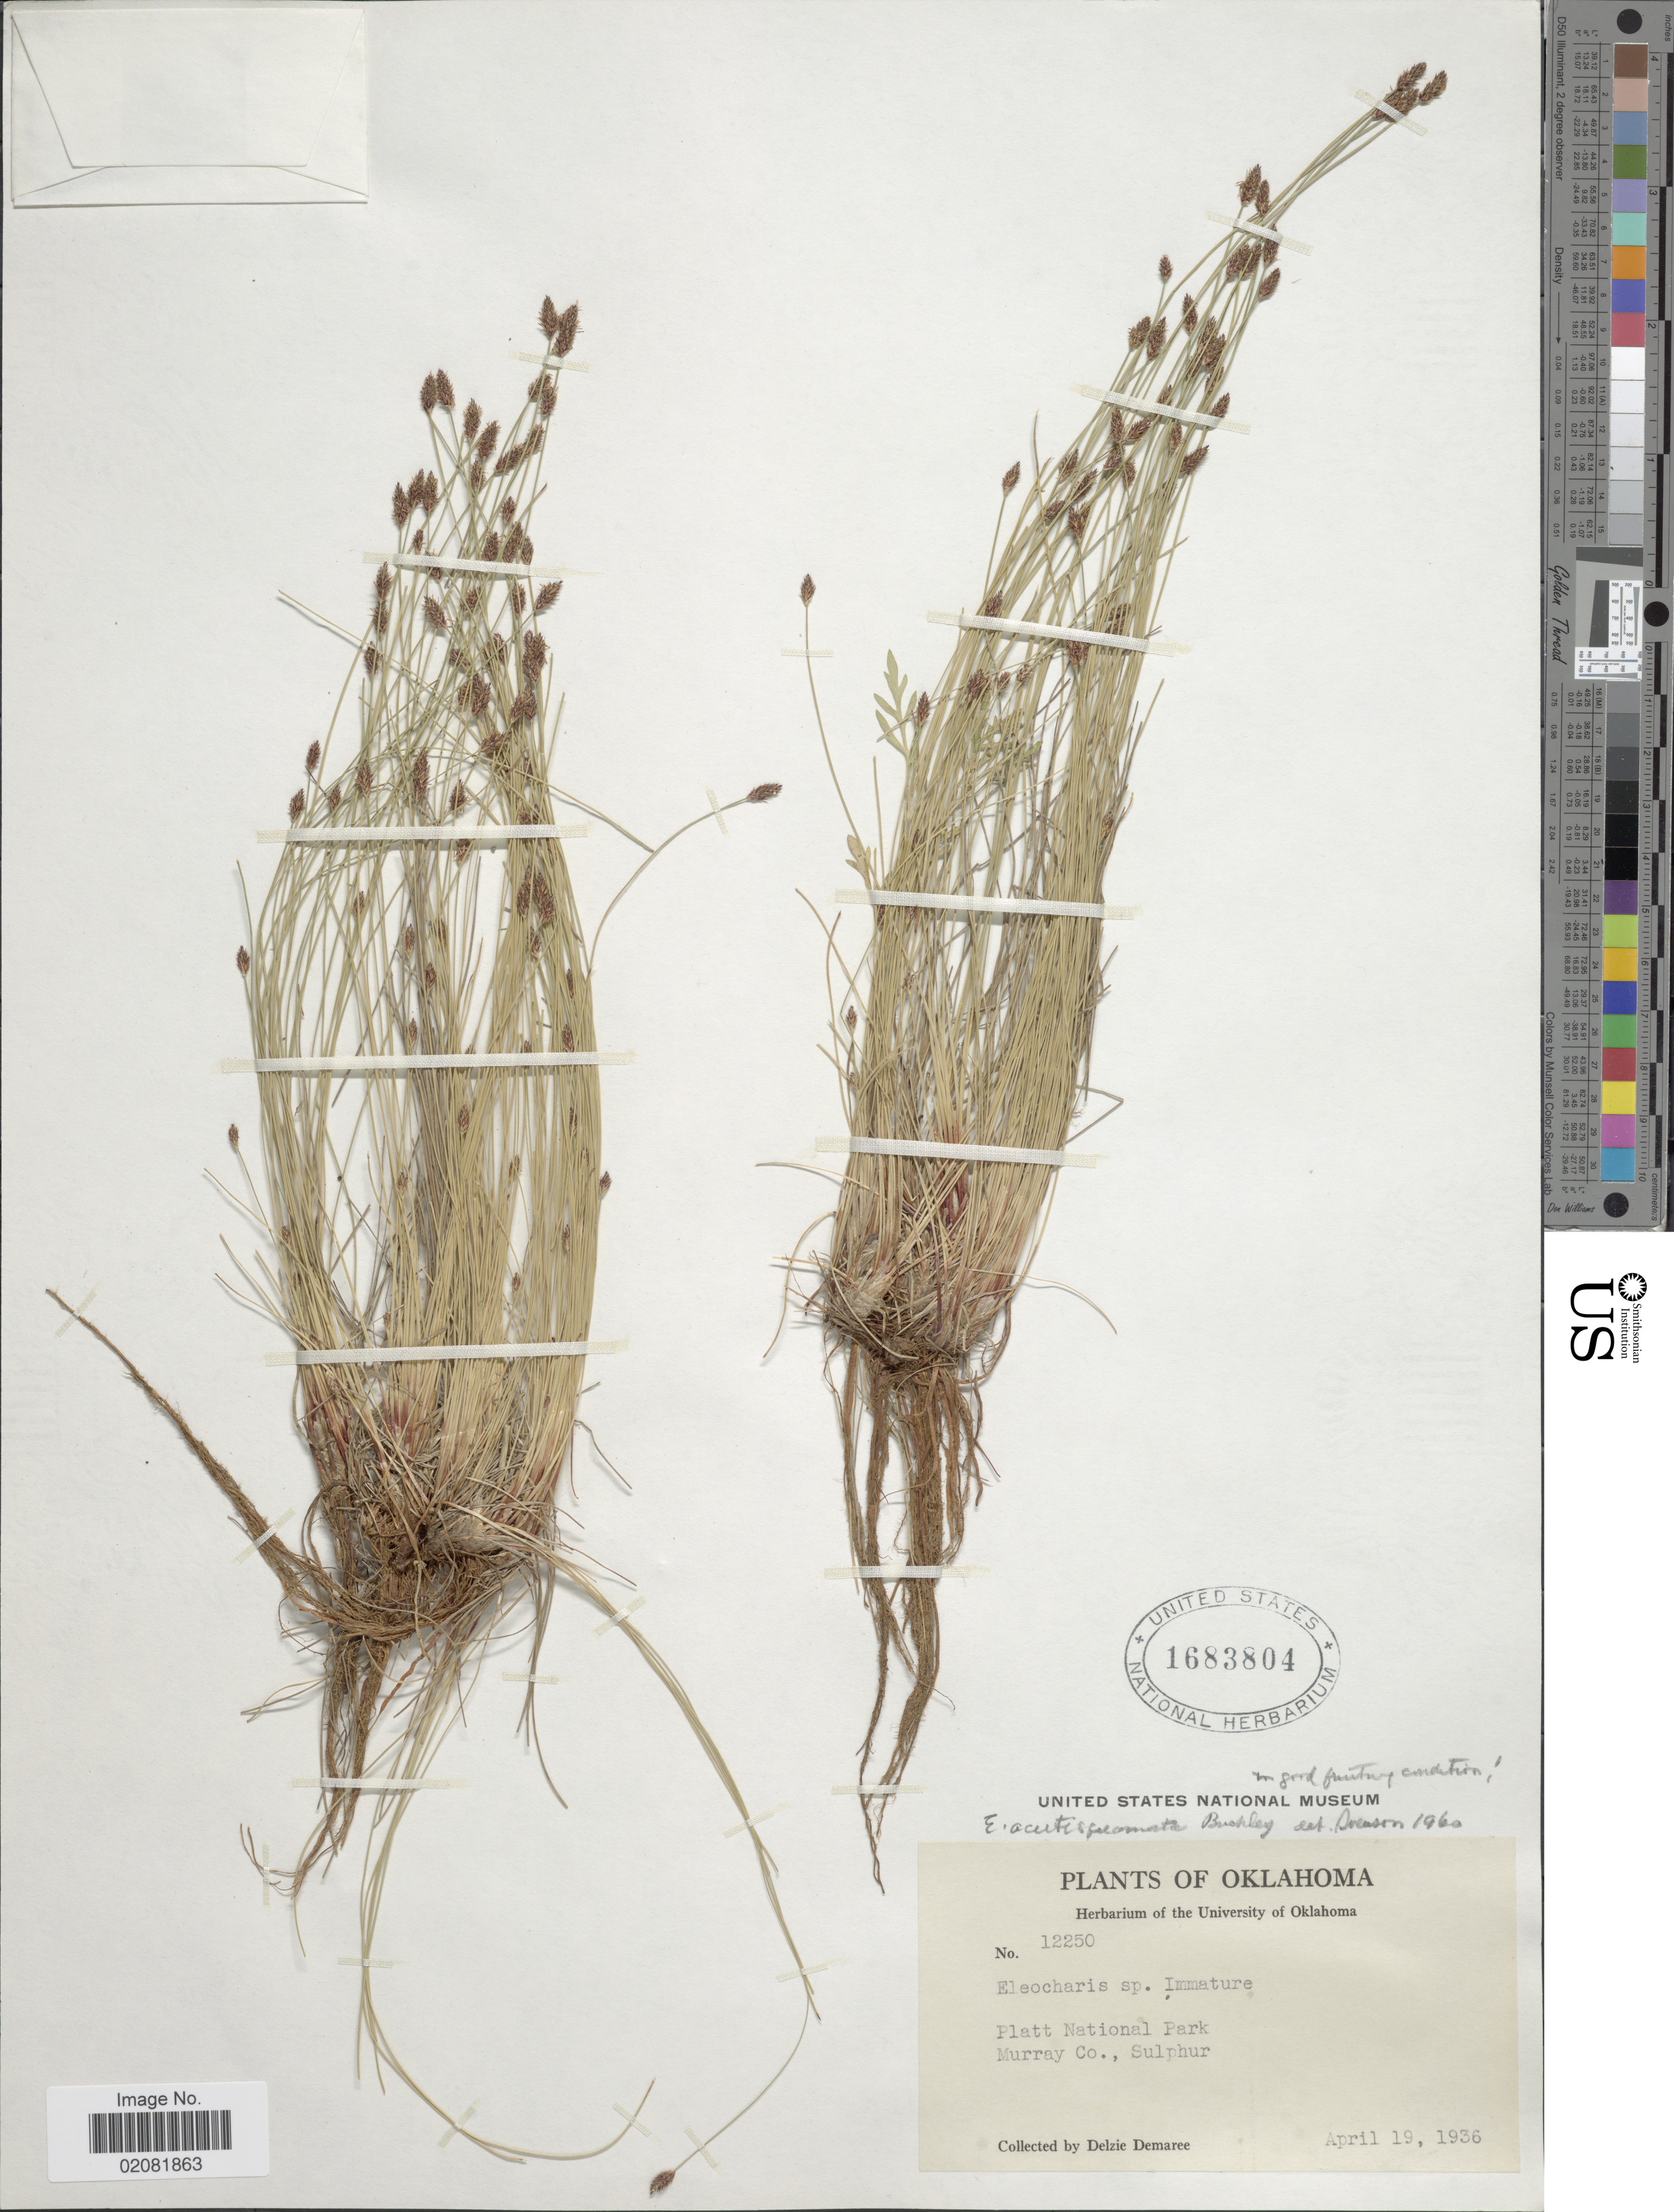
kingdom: Plantae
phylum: Tracheophyta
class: Liliopsida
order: Poales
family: Cyperaceae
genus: Eleocharis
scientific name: Eleocharis acutisquamata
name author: Buckley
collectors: D. Demaree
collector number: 12250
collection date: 1936-04-19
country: United States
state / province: Oklahoma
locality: Platt National Park, Murray Co. Sulphur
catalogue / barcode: US 1683804